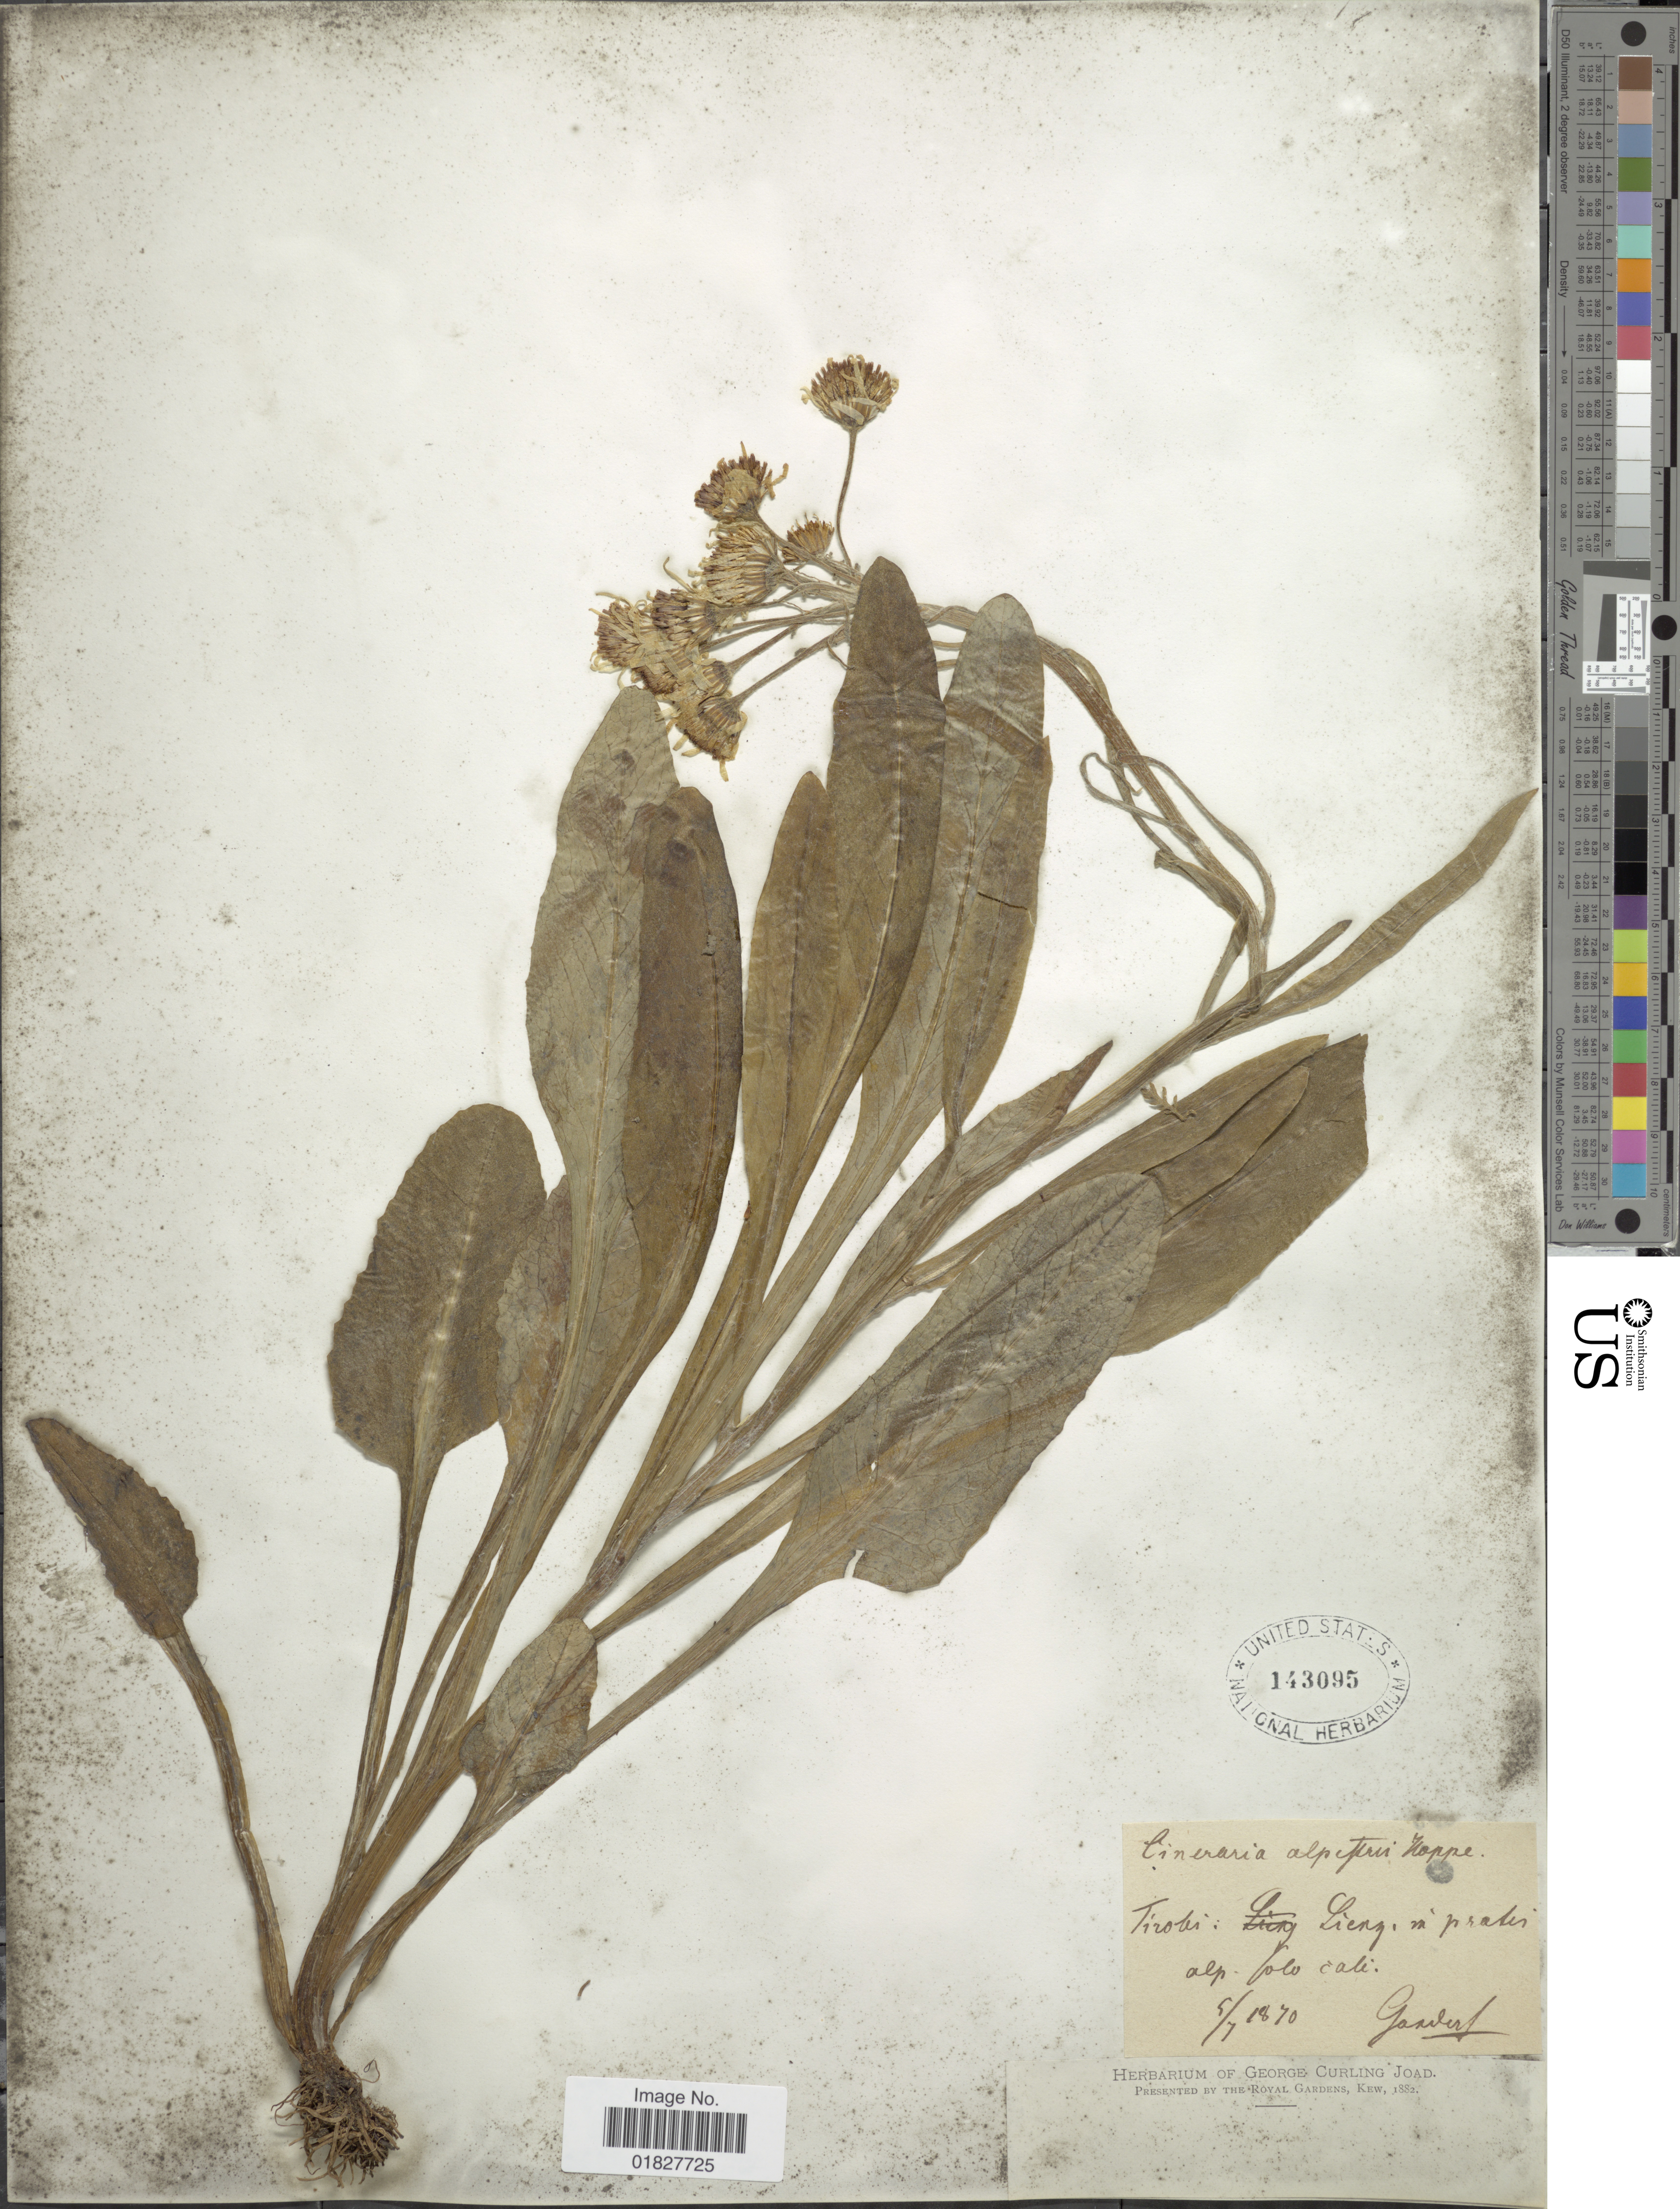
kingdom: Plantae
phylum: Tracheophyta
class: Magnoliopsida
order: Asterales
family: Asteraceae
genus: Cineraria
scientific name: Cineraria alpestris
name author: Hoppe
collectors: -- Gander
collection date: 1870-07-05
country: Austria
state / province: Tirol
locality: Tiroli, Lienz, alp. Colo cali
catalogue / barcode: US 143095